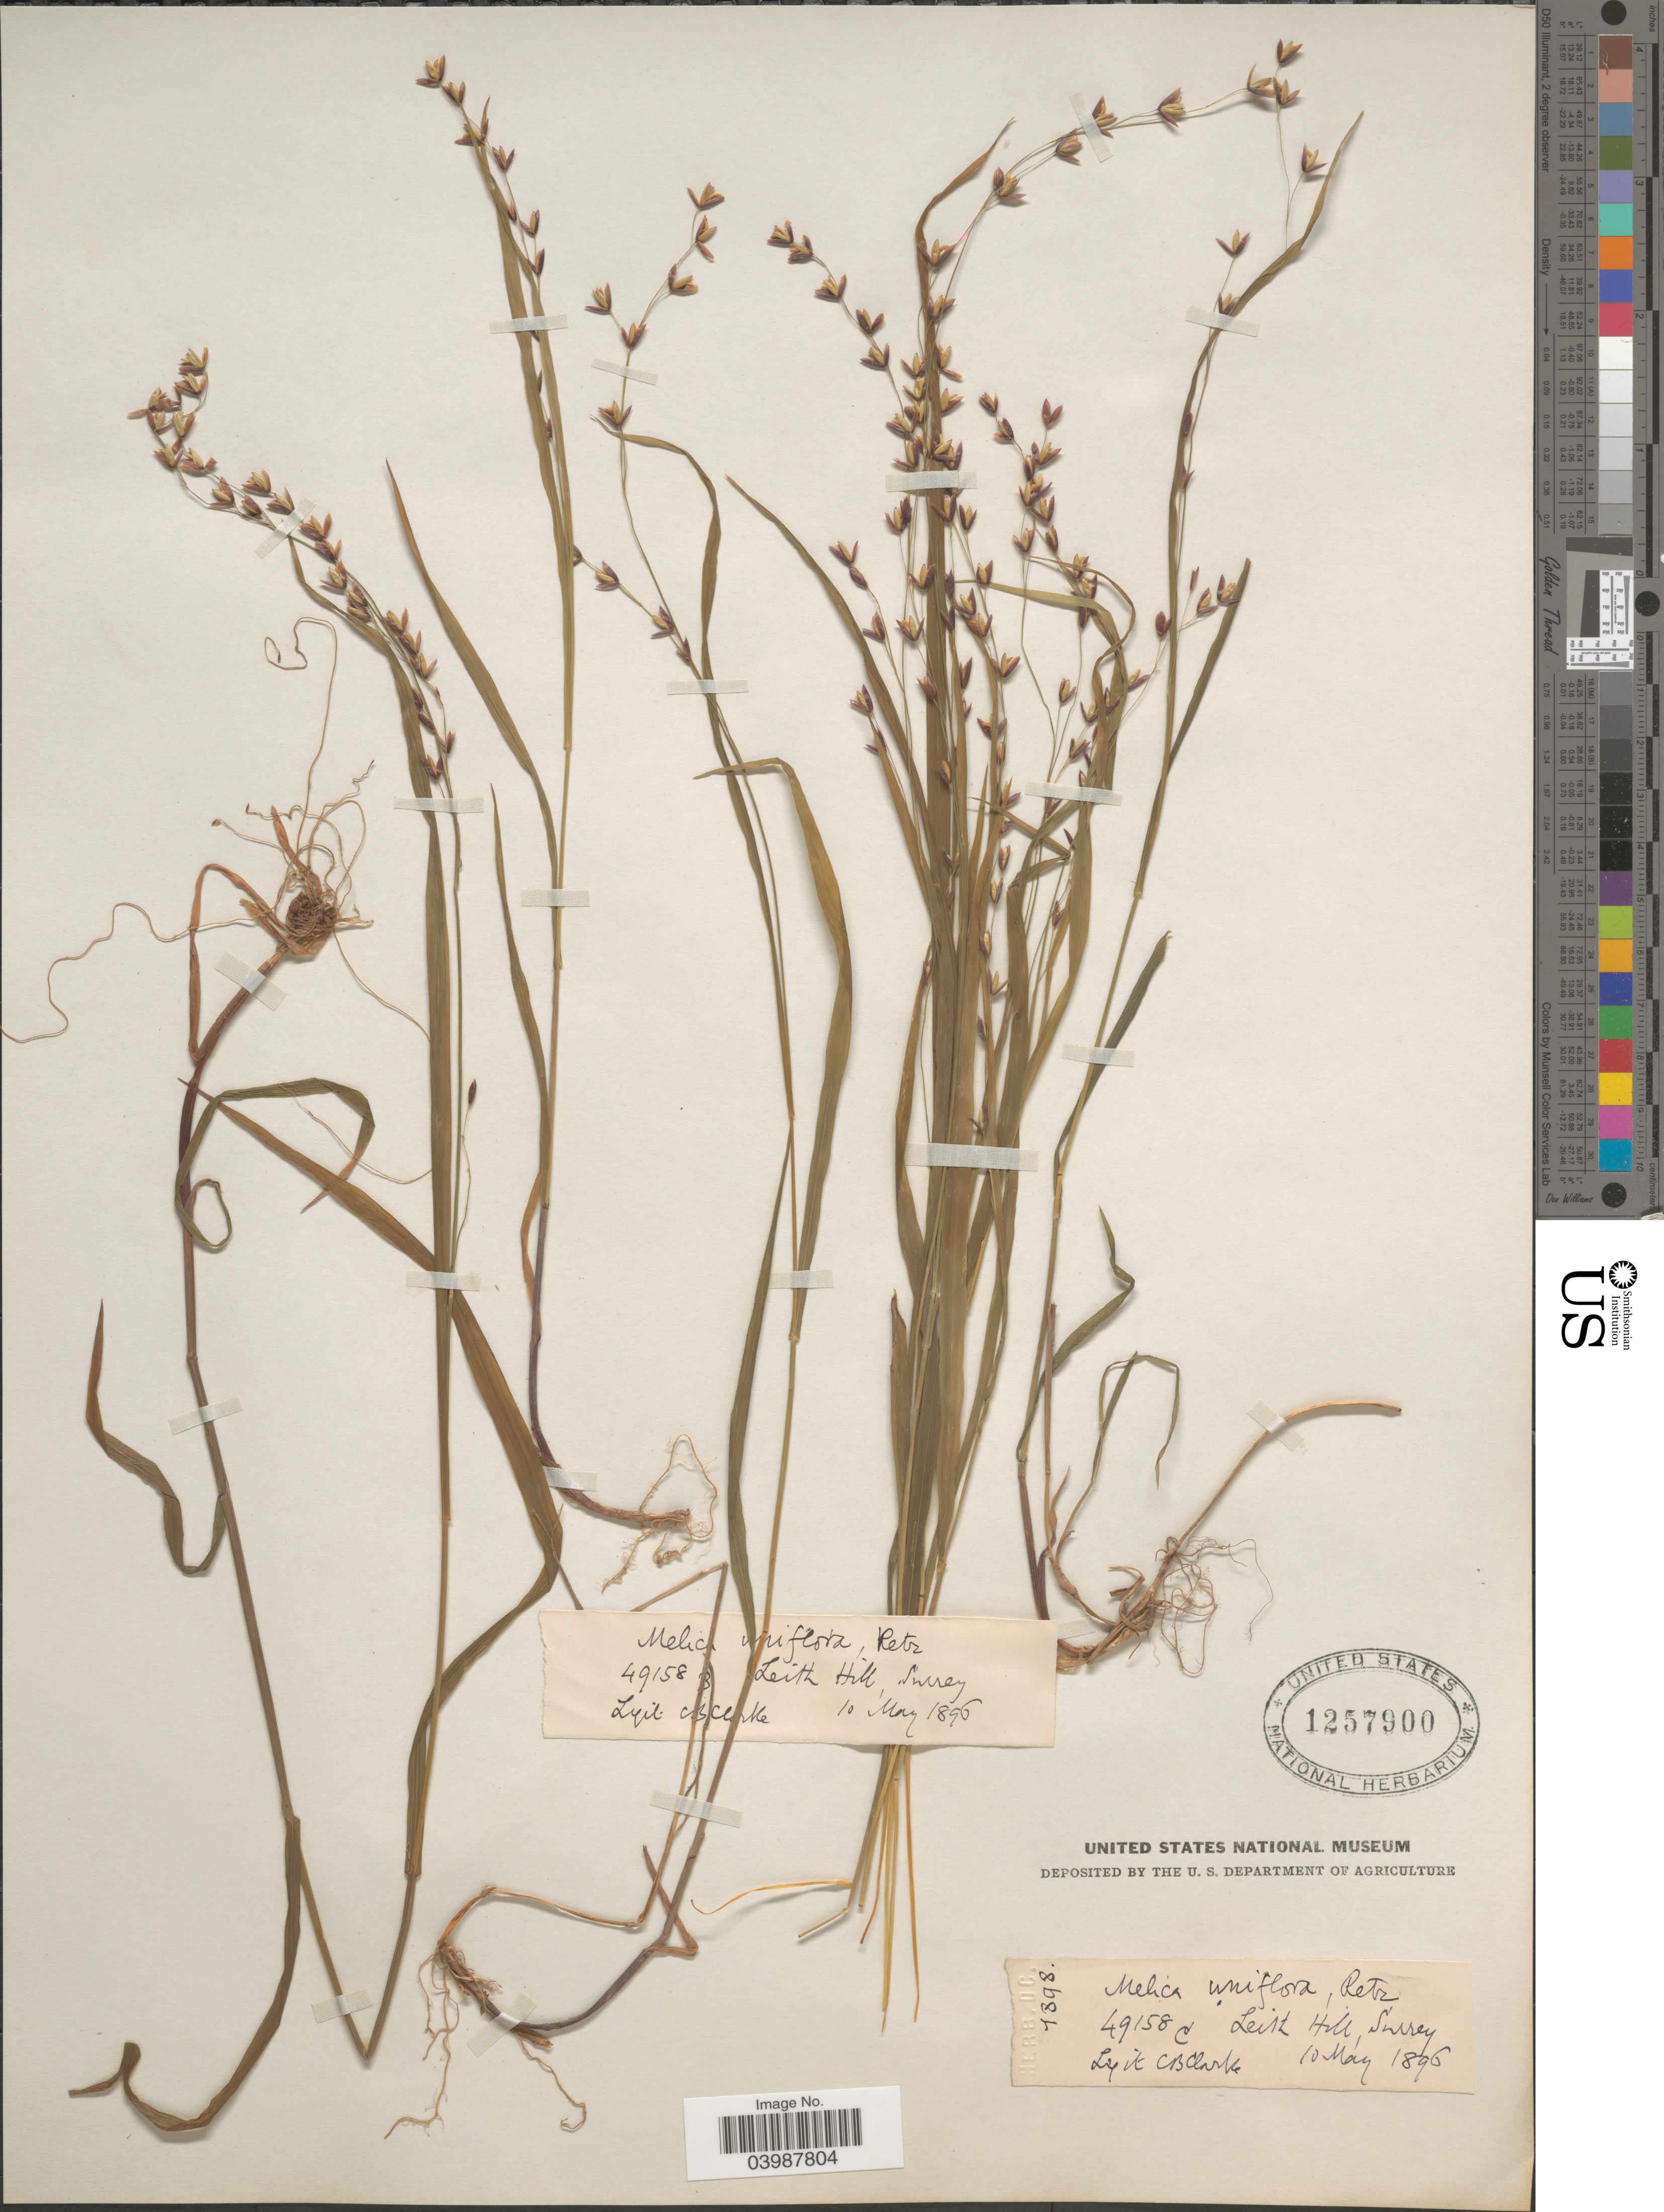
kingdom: Plantae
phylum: Tracheophyta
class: Liliopsida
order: Poales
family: Poaceae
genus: Melica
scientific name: Melica uniflora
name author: Retz.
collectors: C. B. Clarke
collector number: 49158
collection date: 1896-05-10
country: United Kingdom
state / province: England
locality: Leith Hill, Surrey.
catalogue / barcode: US 1257900